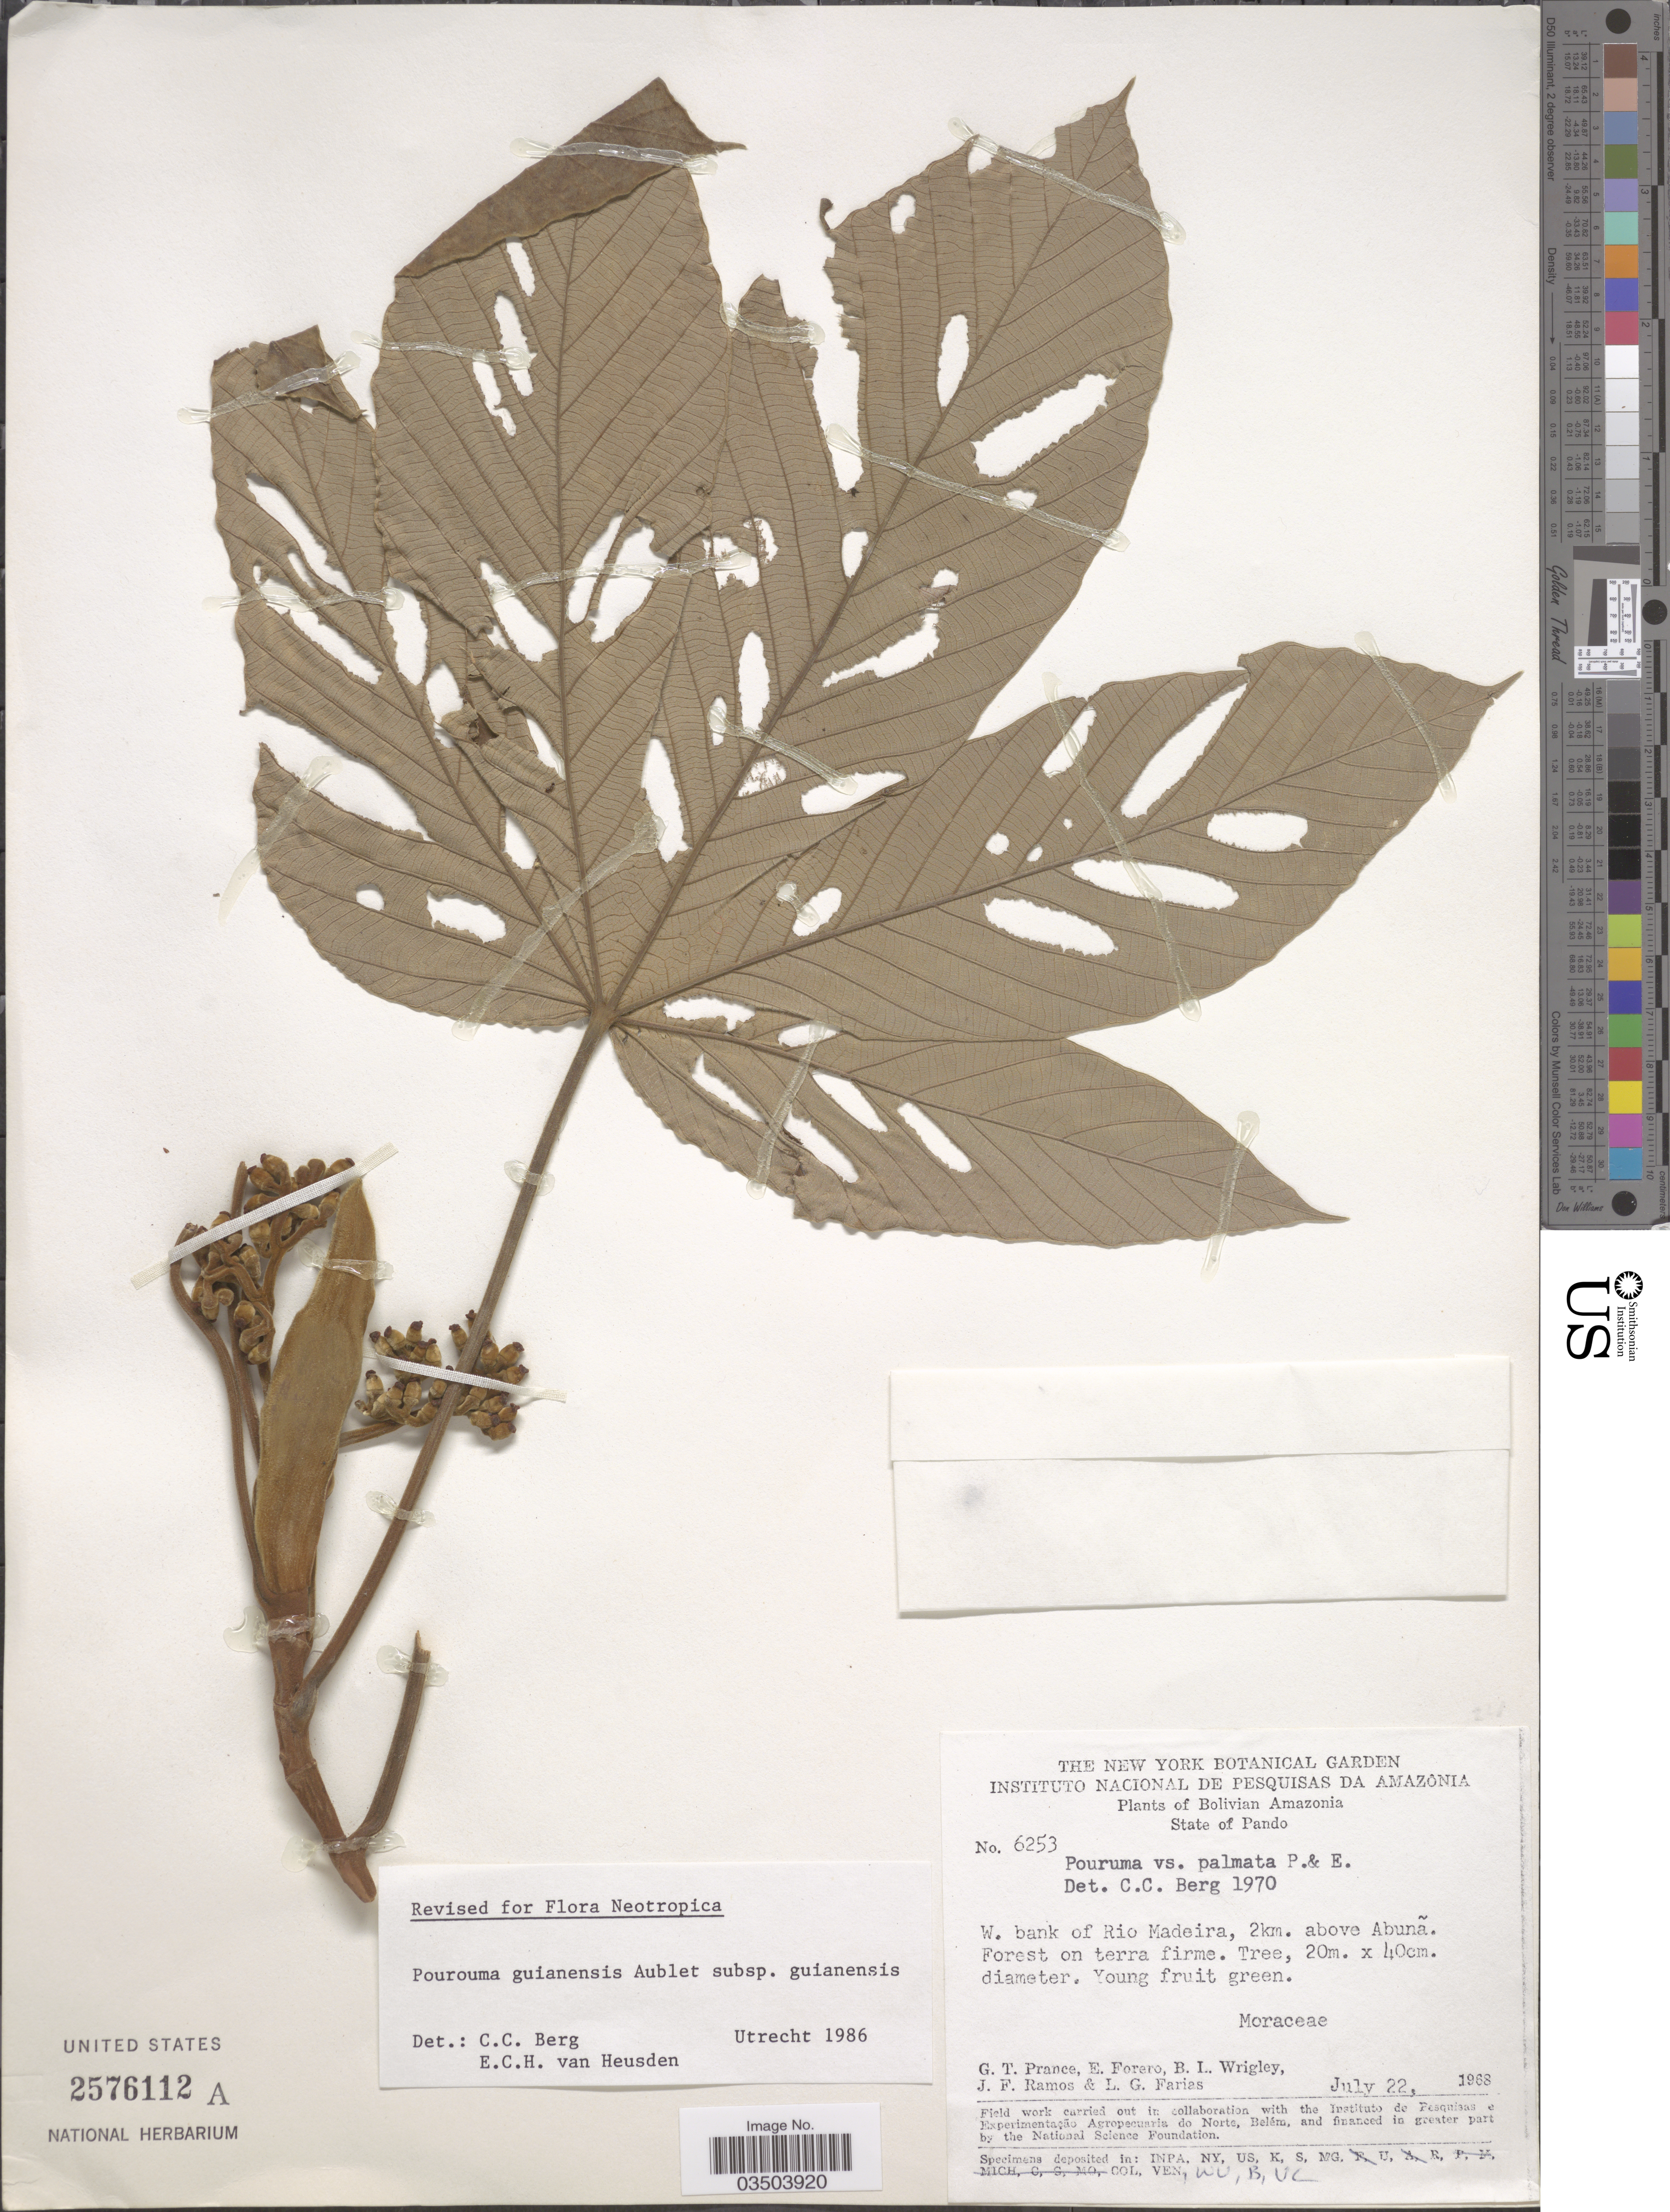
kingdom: Plantae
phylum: Tracheophyta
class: Magnoliopsida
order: Rosales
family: Urticaceae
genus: Pourouma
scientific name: Pourouma guianensis subsp. guianensis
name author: Aubl.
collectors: G. T. Prance, E. Forero, B. L. Wrigley, J. F. Ramos & L. G. Farias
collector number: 6253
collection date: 1968-07-22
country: Bolivia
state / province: Pando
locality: Bolivian Amazonia. W. bank of Rio Madeira, 2 km. above Abuña.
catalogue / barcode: US 2576112A